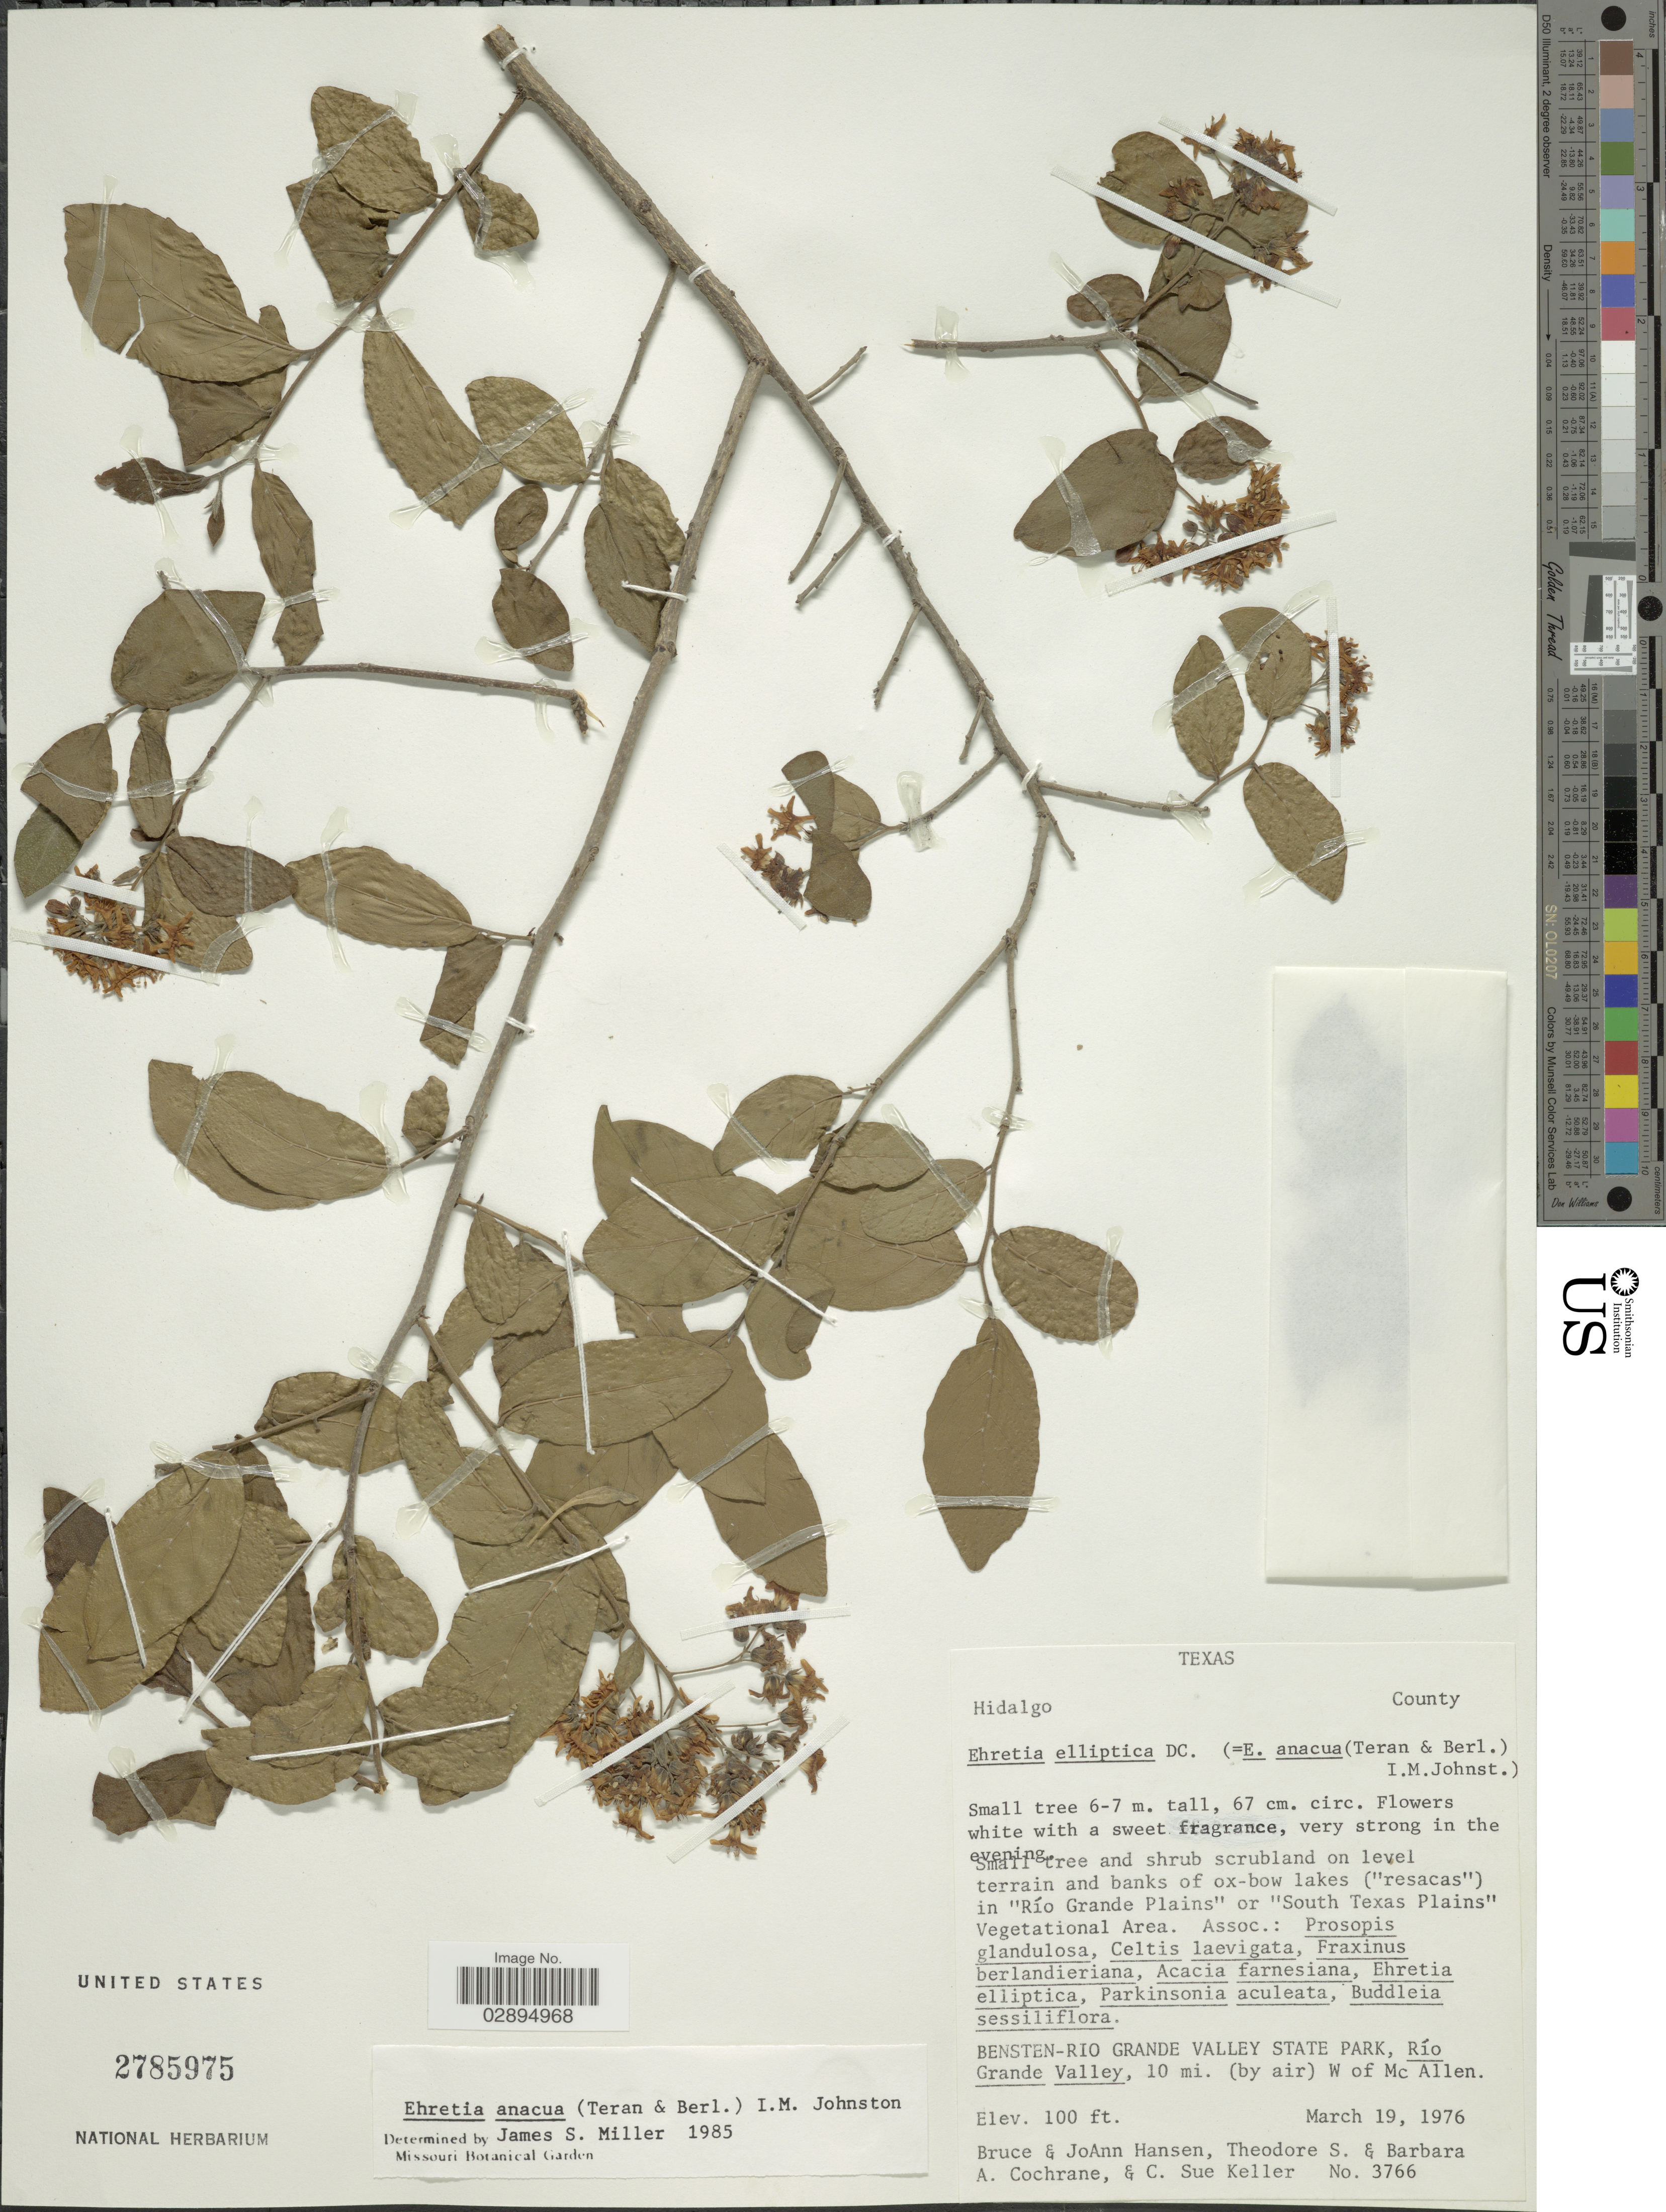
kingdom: Plantae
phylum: Tracheophyta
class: Magnoliopsida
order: Boraginales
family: Ehretiaceae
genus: Ehretia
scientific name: Ehretia anacua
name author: (Terán & Berland.) I.M. Johnst.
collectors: B. Hansen, J. Hansen, T. S. Cochrane, B. Cochrane & C. Keller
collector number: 3766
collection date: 1976-03-19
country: United States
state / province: Texas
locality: Hidalgo County. Bensten-Rio Grande Valley State Park, Río Grande Valley, 10 mi. (by air) W of Mc Allen.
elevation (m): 30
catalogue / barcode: US 2785975